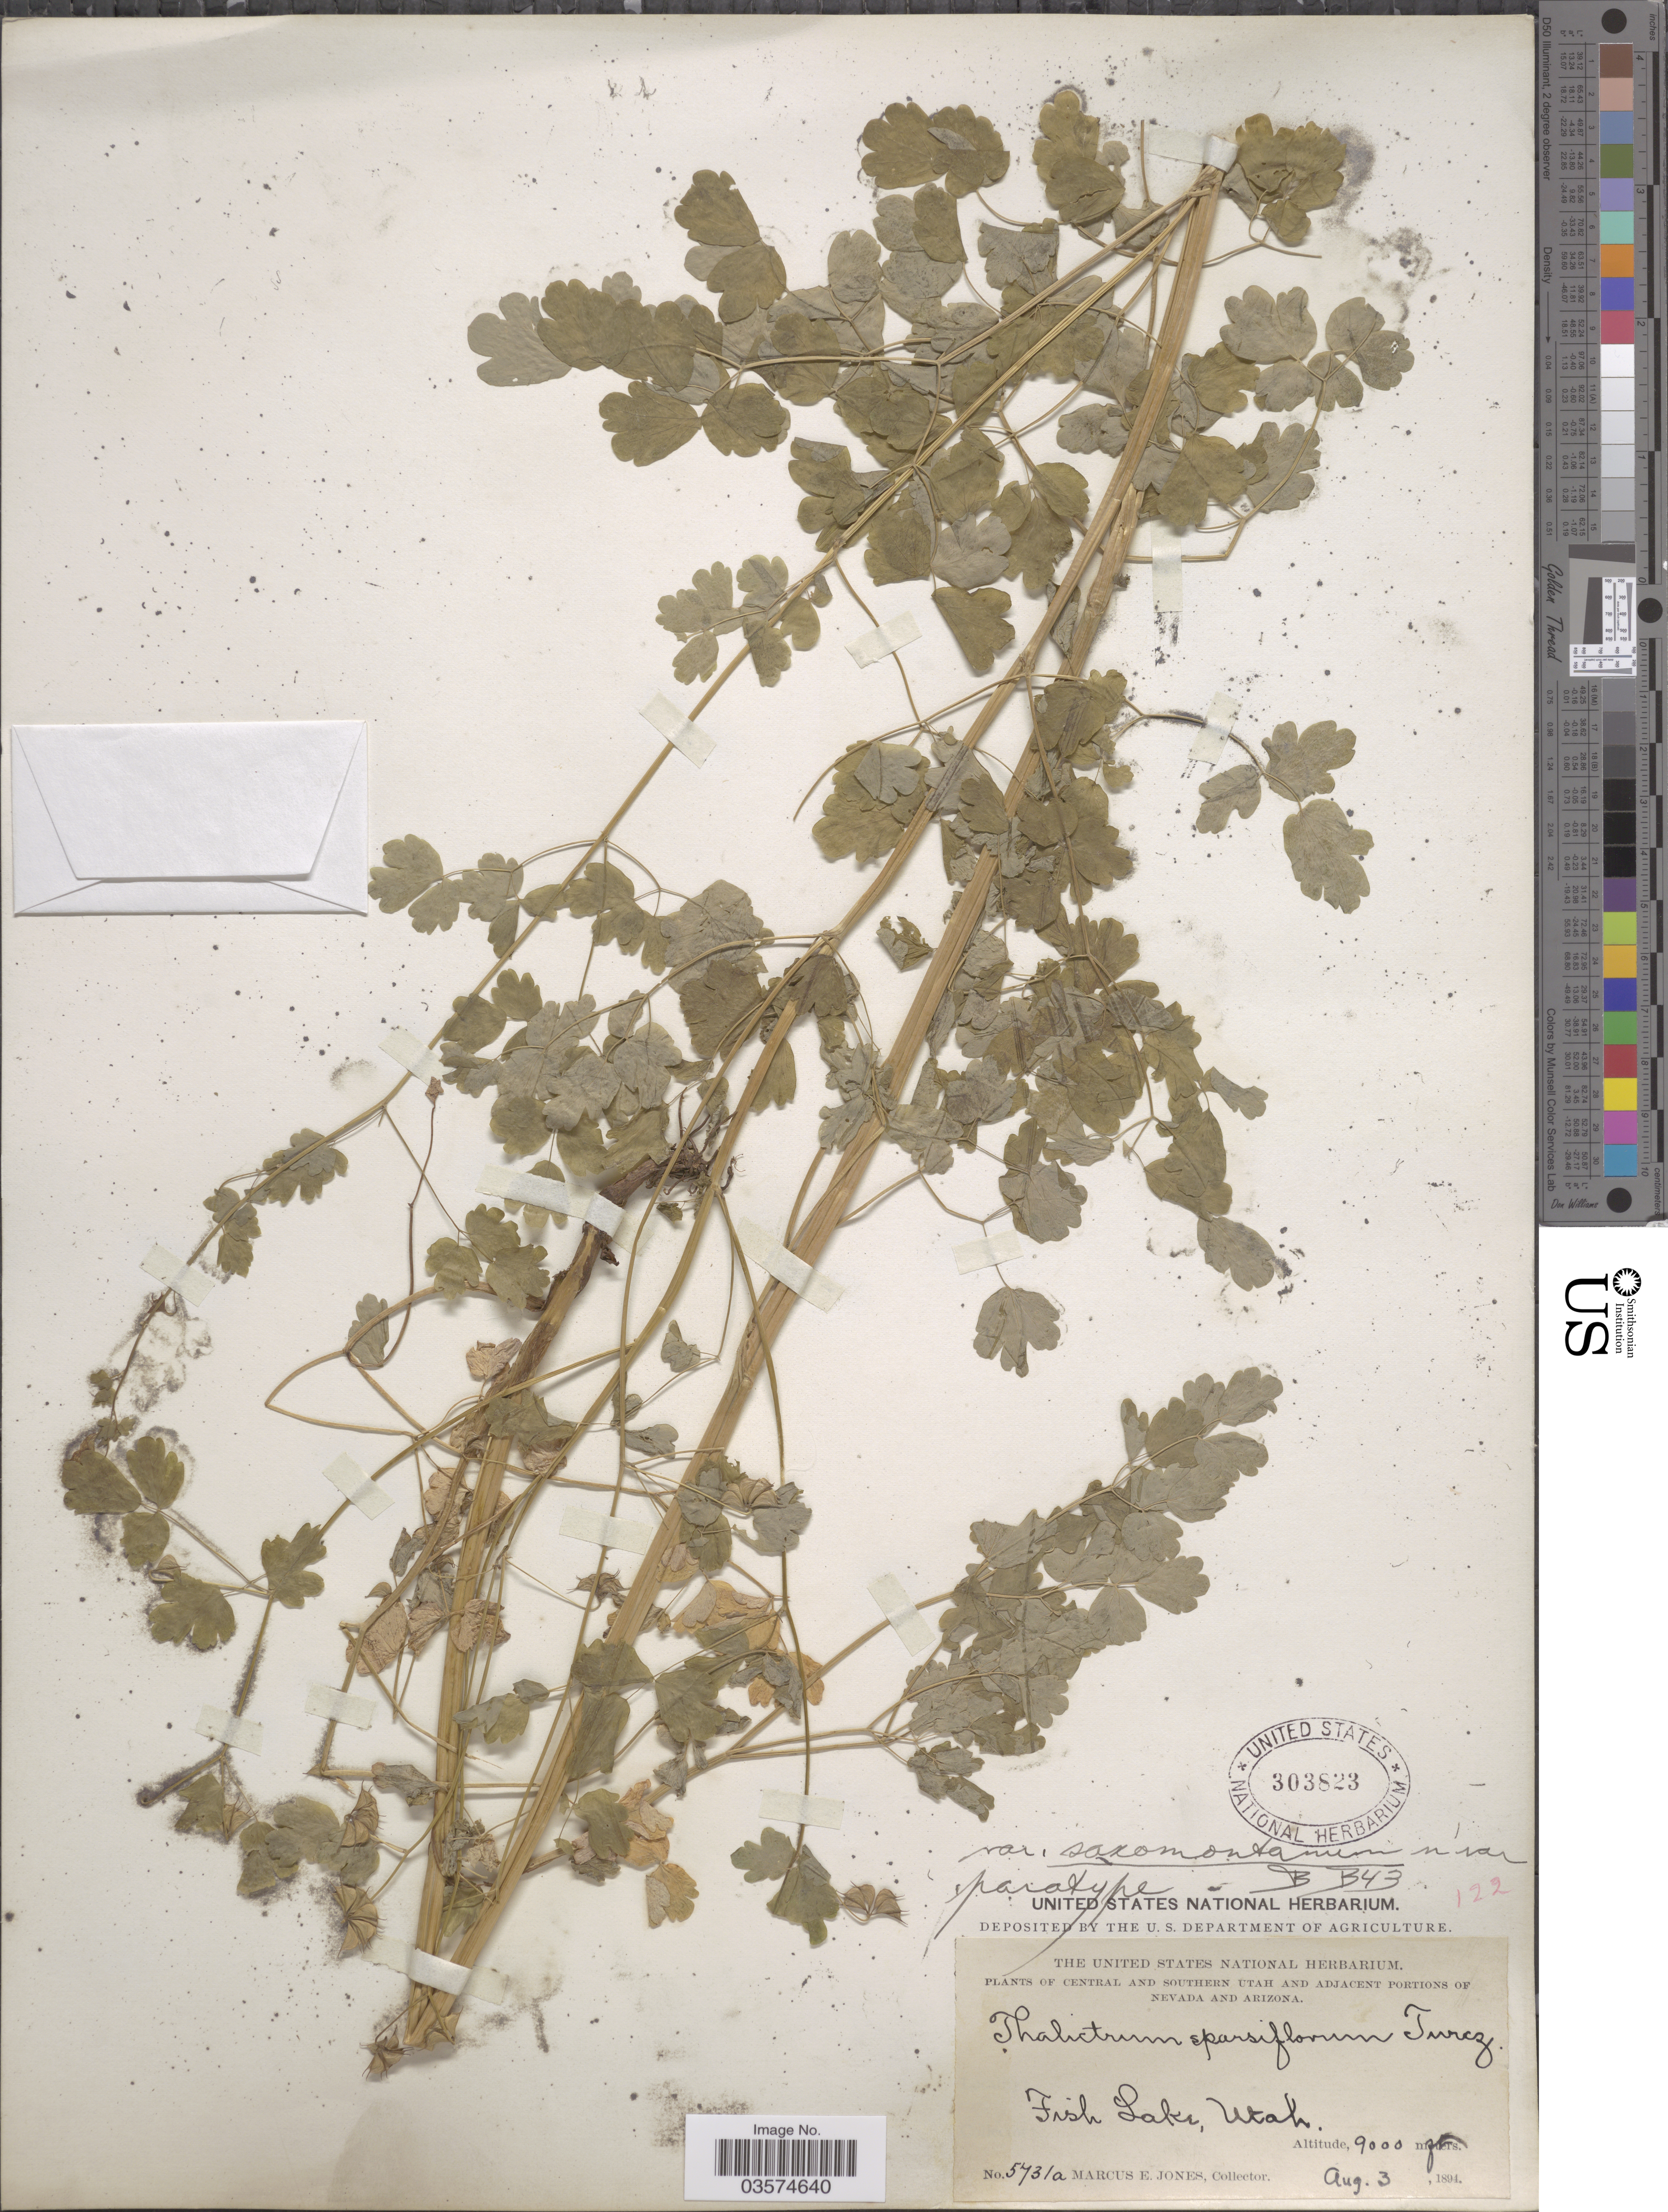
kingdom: Plantae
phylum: Tracheophyta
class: Magnoliopsida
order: Ranunculales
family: Ranunculaceae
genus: Thalictrum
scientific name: Thalictrum sparsiflorum var. saximontanum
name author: B. Boivin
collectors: M. E. Jones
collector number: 5431a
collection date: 1894-08-03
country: United States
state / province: Utah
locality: Central and Southern Utah. Fish Lake.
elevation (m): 2743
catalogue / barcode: US 303823